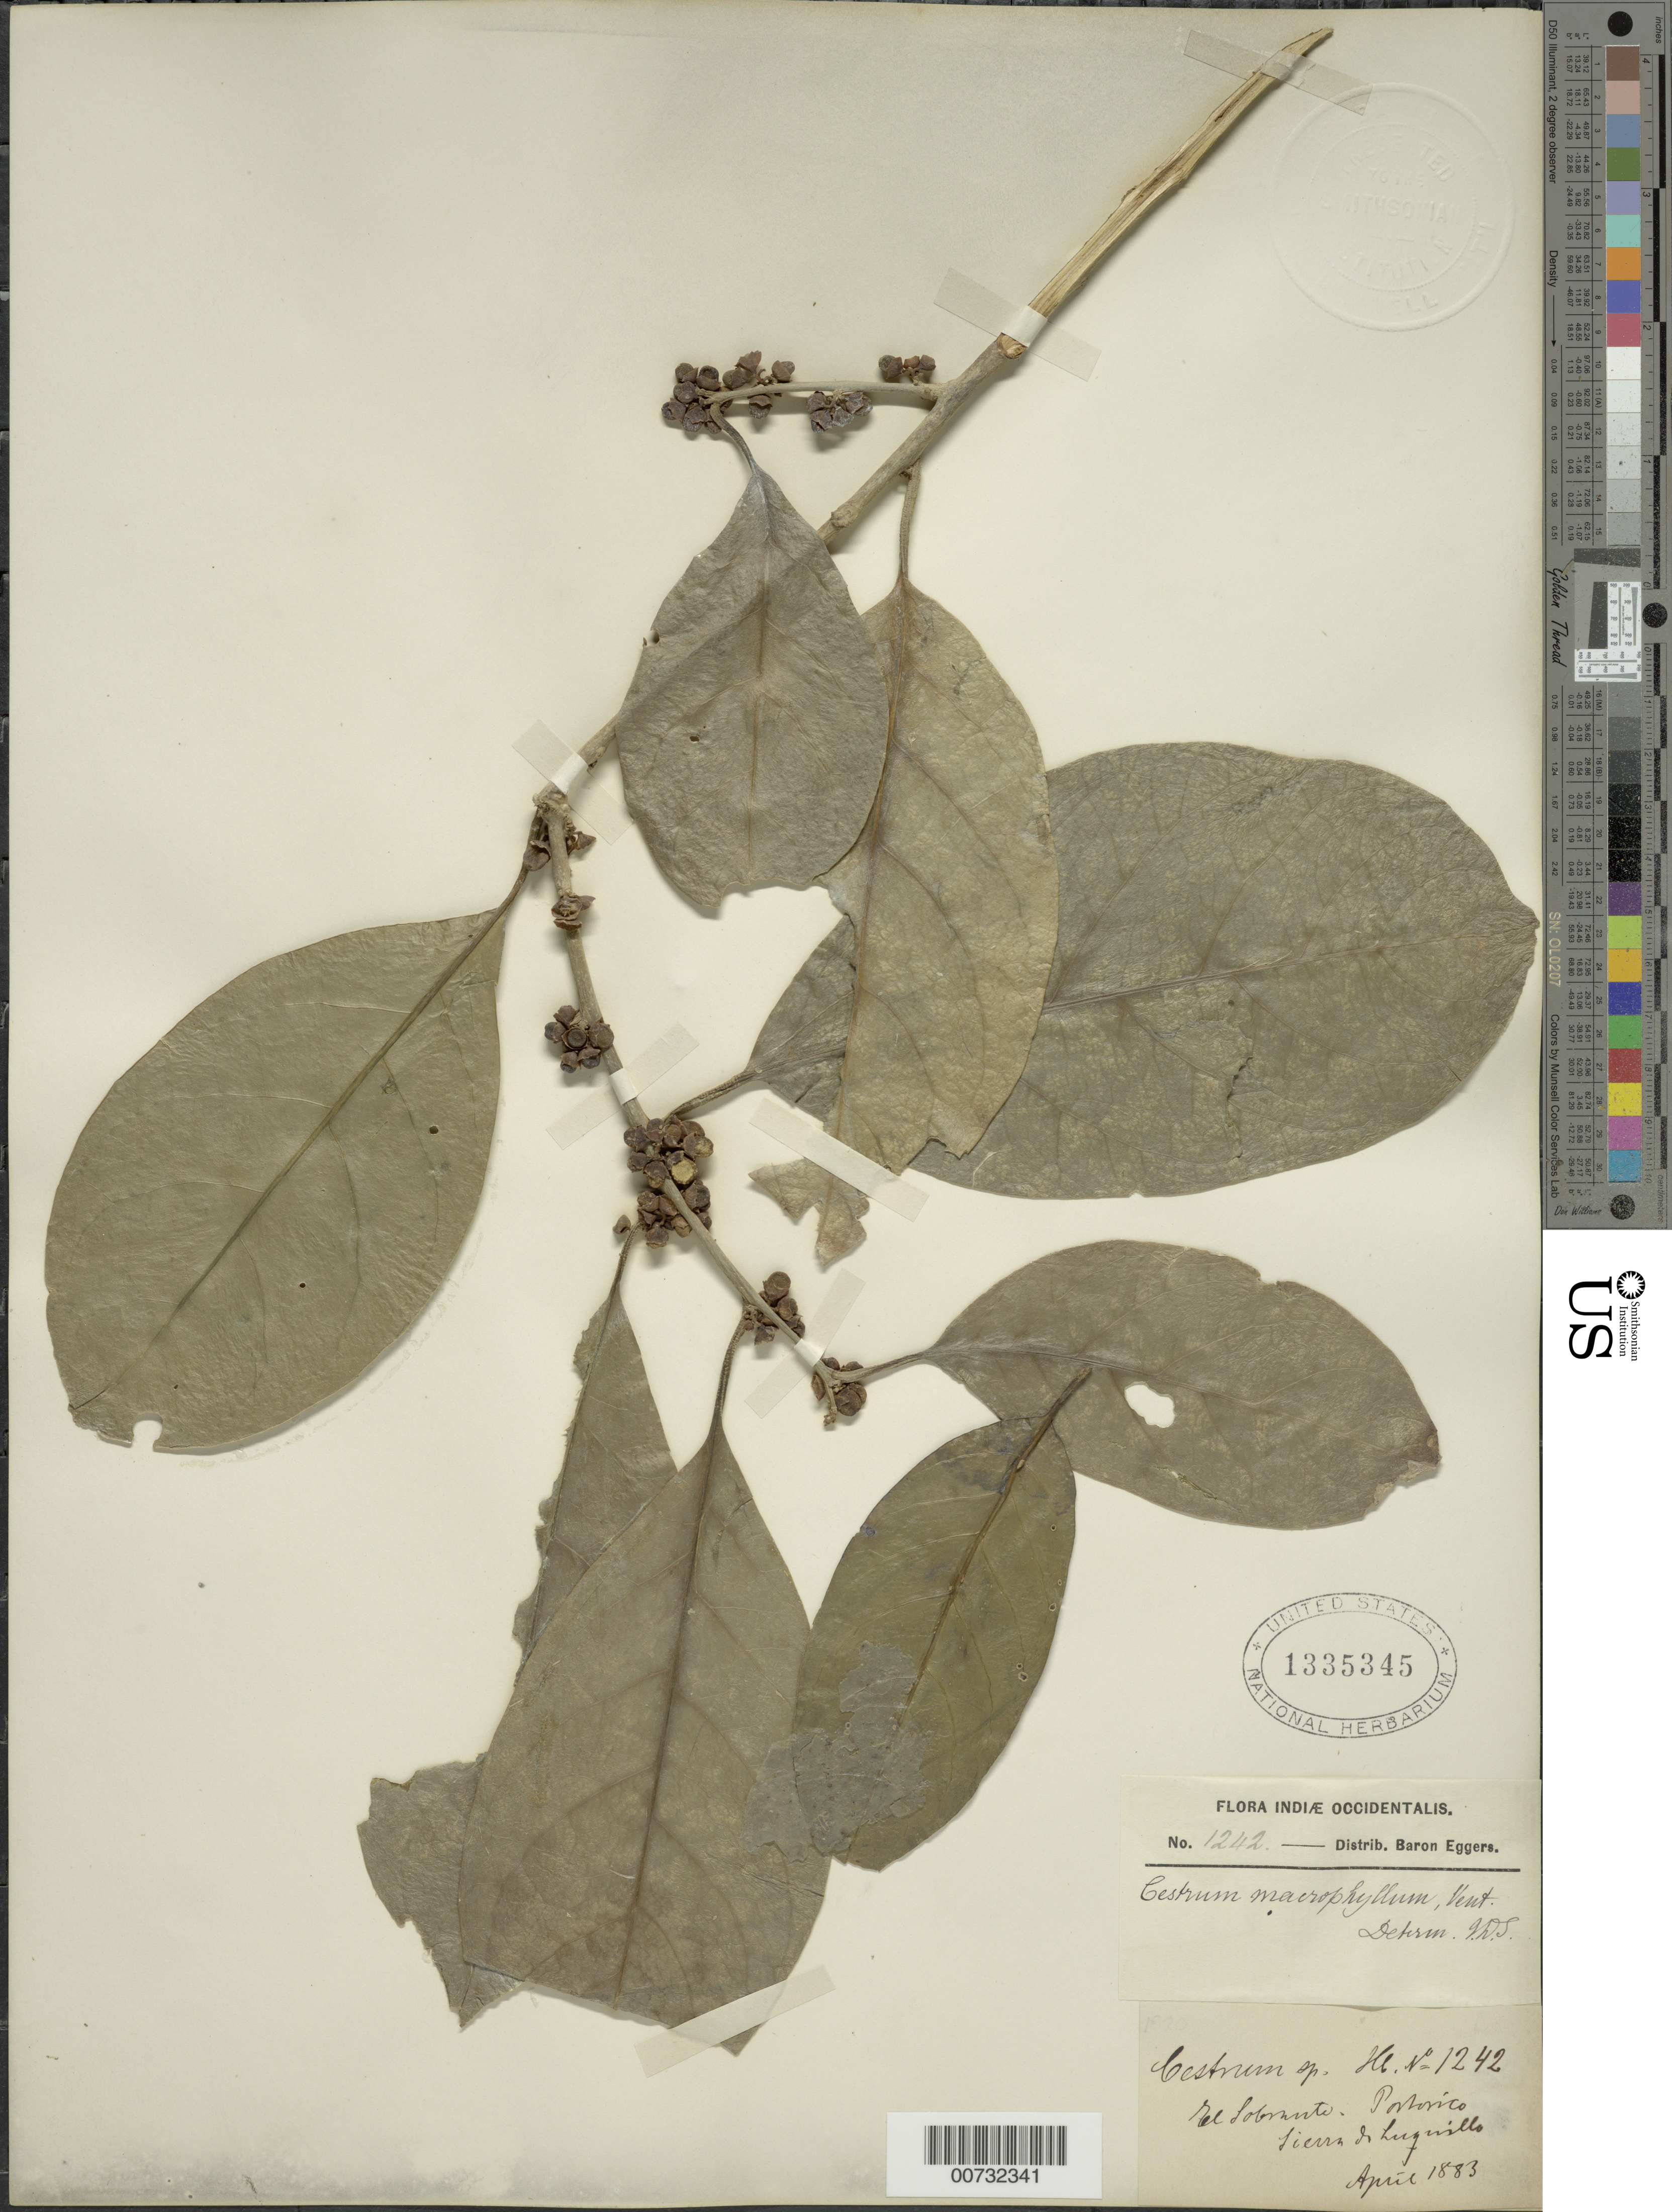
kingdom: Plantae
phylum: Tracheophyta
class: Magnoliopsida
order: Solanales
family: Solanaceae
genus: Cestrum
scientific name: Cestrum macrophyllum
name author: Vent.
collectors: H. F. A. von Eggers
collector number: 1242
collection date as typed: Apr 1883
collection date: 1883-04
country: Puerto Rico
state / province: Luquillo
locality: Sierra de Luquillo, Del Sobranto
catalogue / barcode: US 1335345